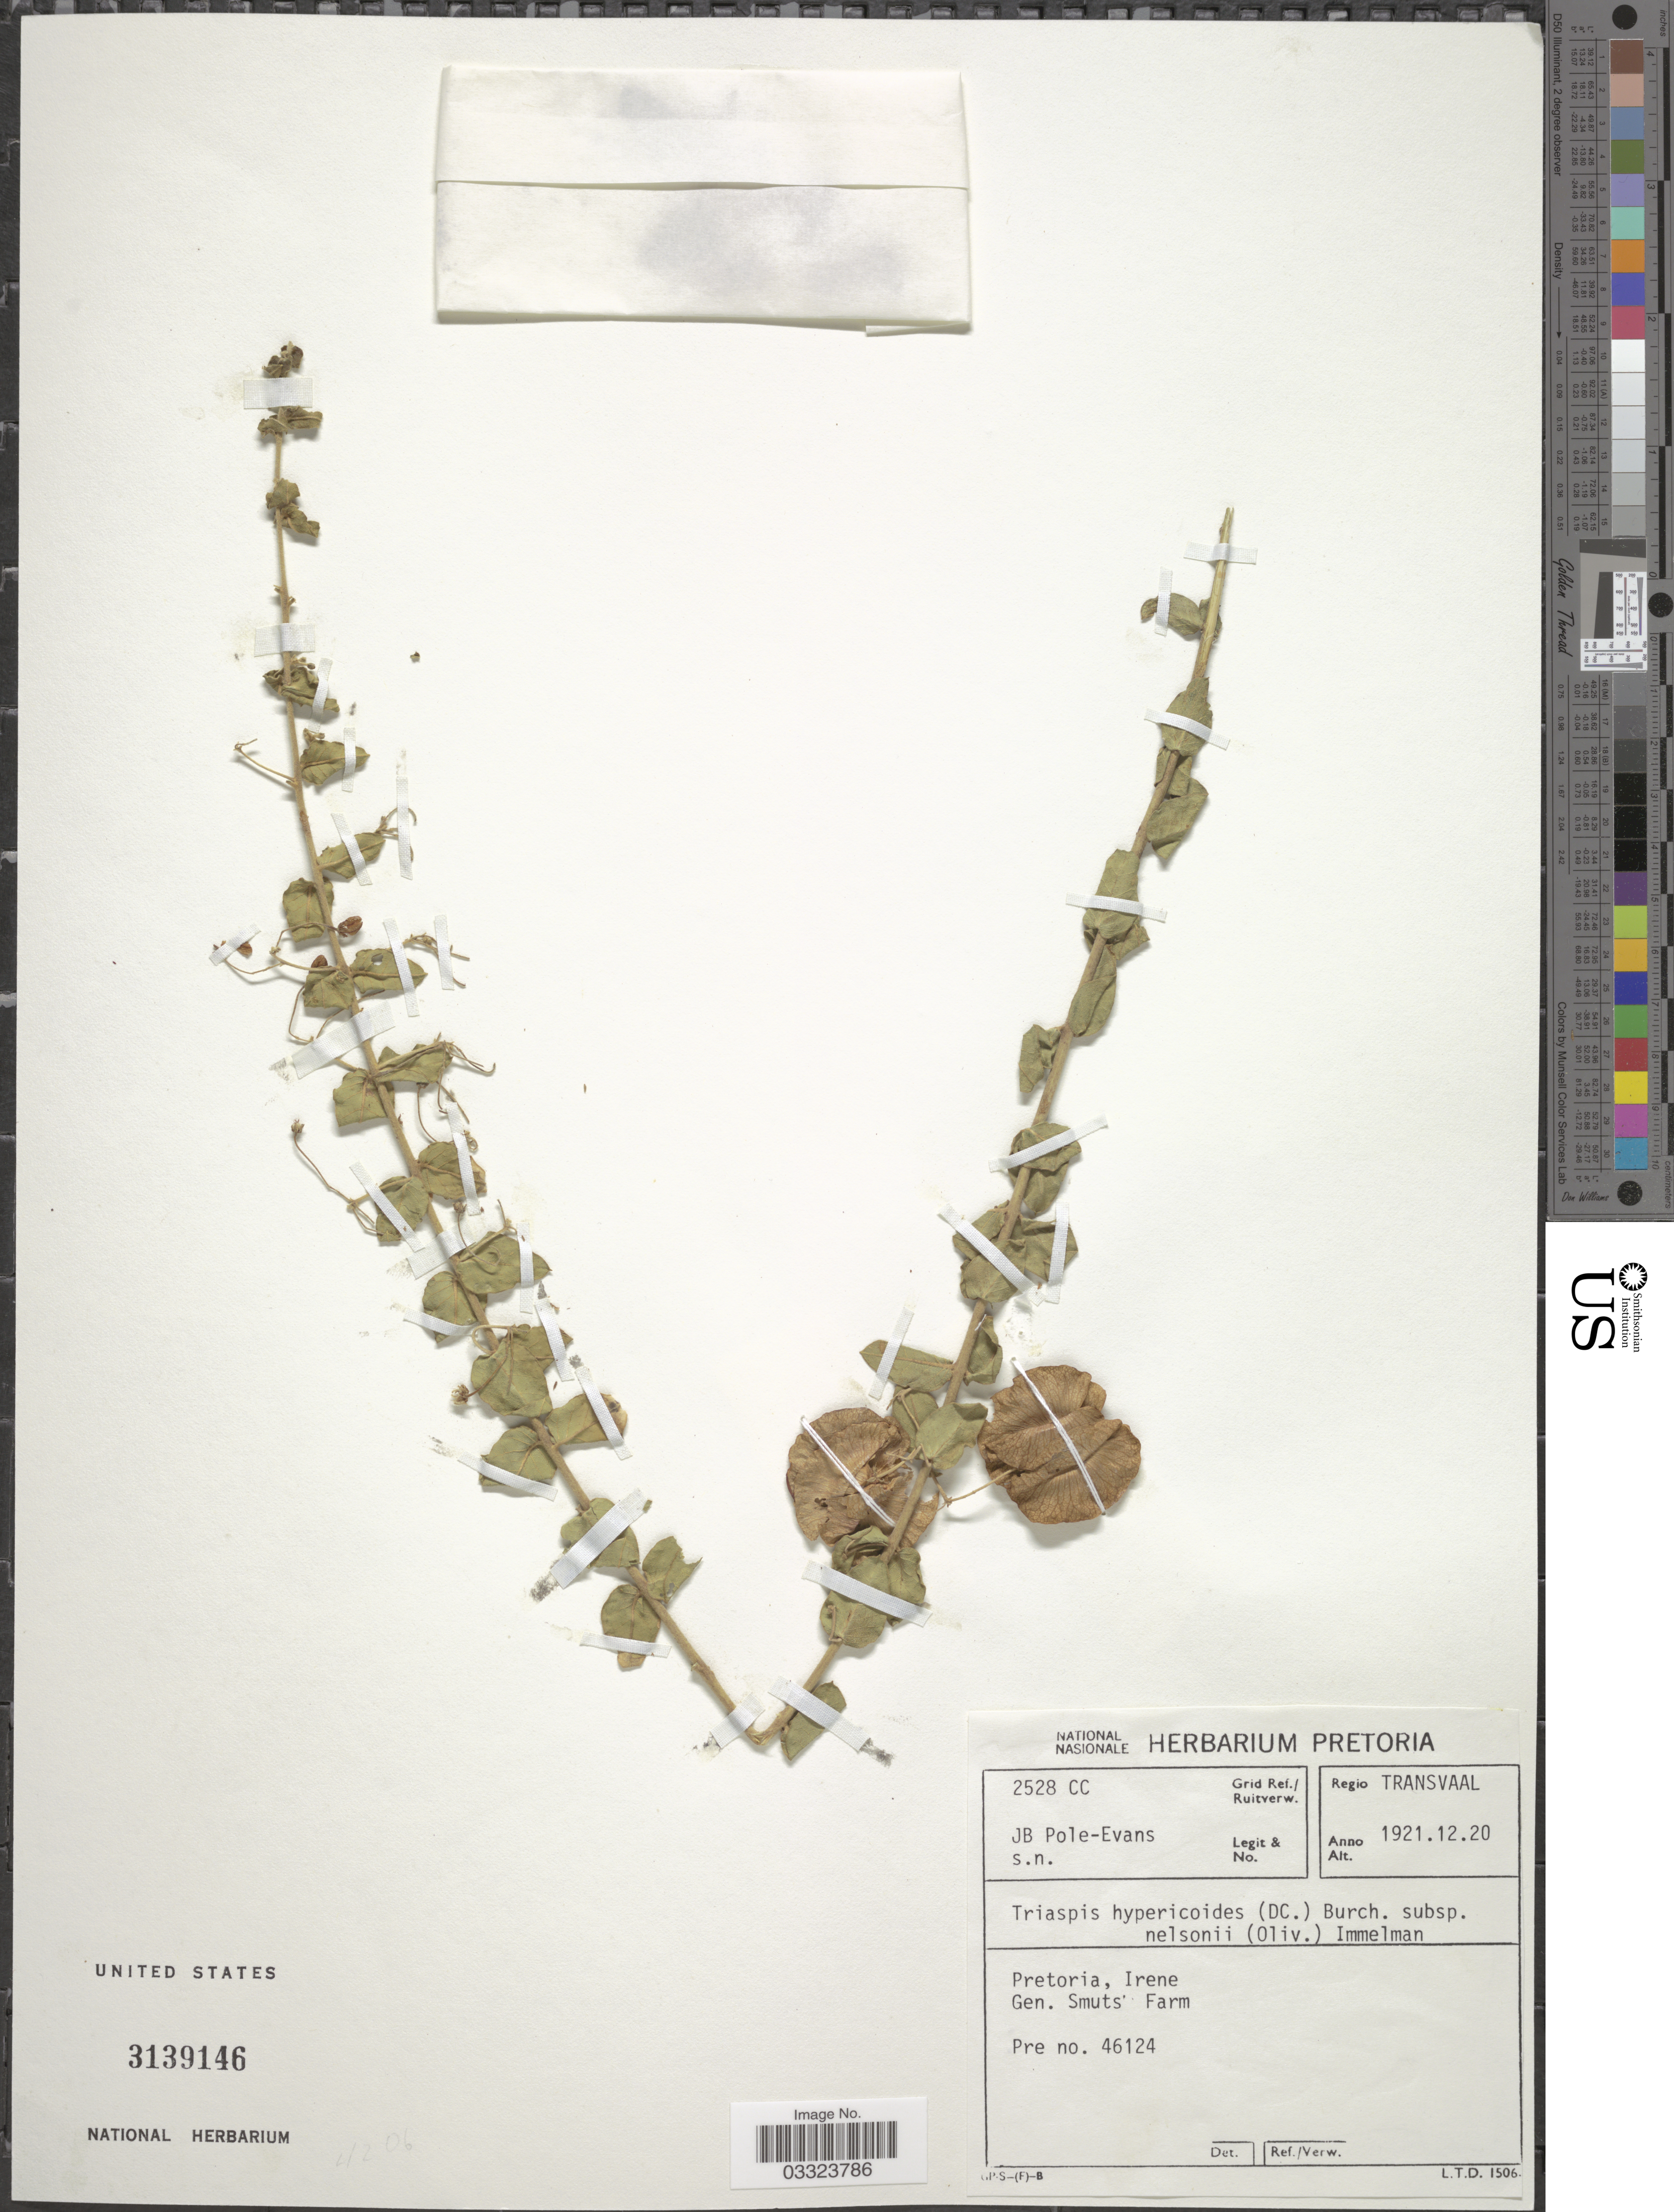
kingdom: Plantae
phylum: Tracheophyta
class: Magnoliopsida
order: Malpighiales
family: Malpighiaceae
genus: Triaspis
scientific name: Triaspis hypericoides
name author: Burch.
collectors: I. B. Pole-Evans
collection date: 1921-12-20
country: South Africa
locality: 2528 CC Grid Ref./ Ruitverw. Regio Transvaal. Pretoria, Irene. Gen. Smuts Farm.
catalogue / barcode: US 3139146